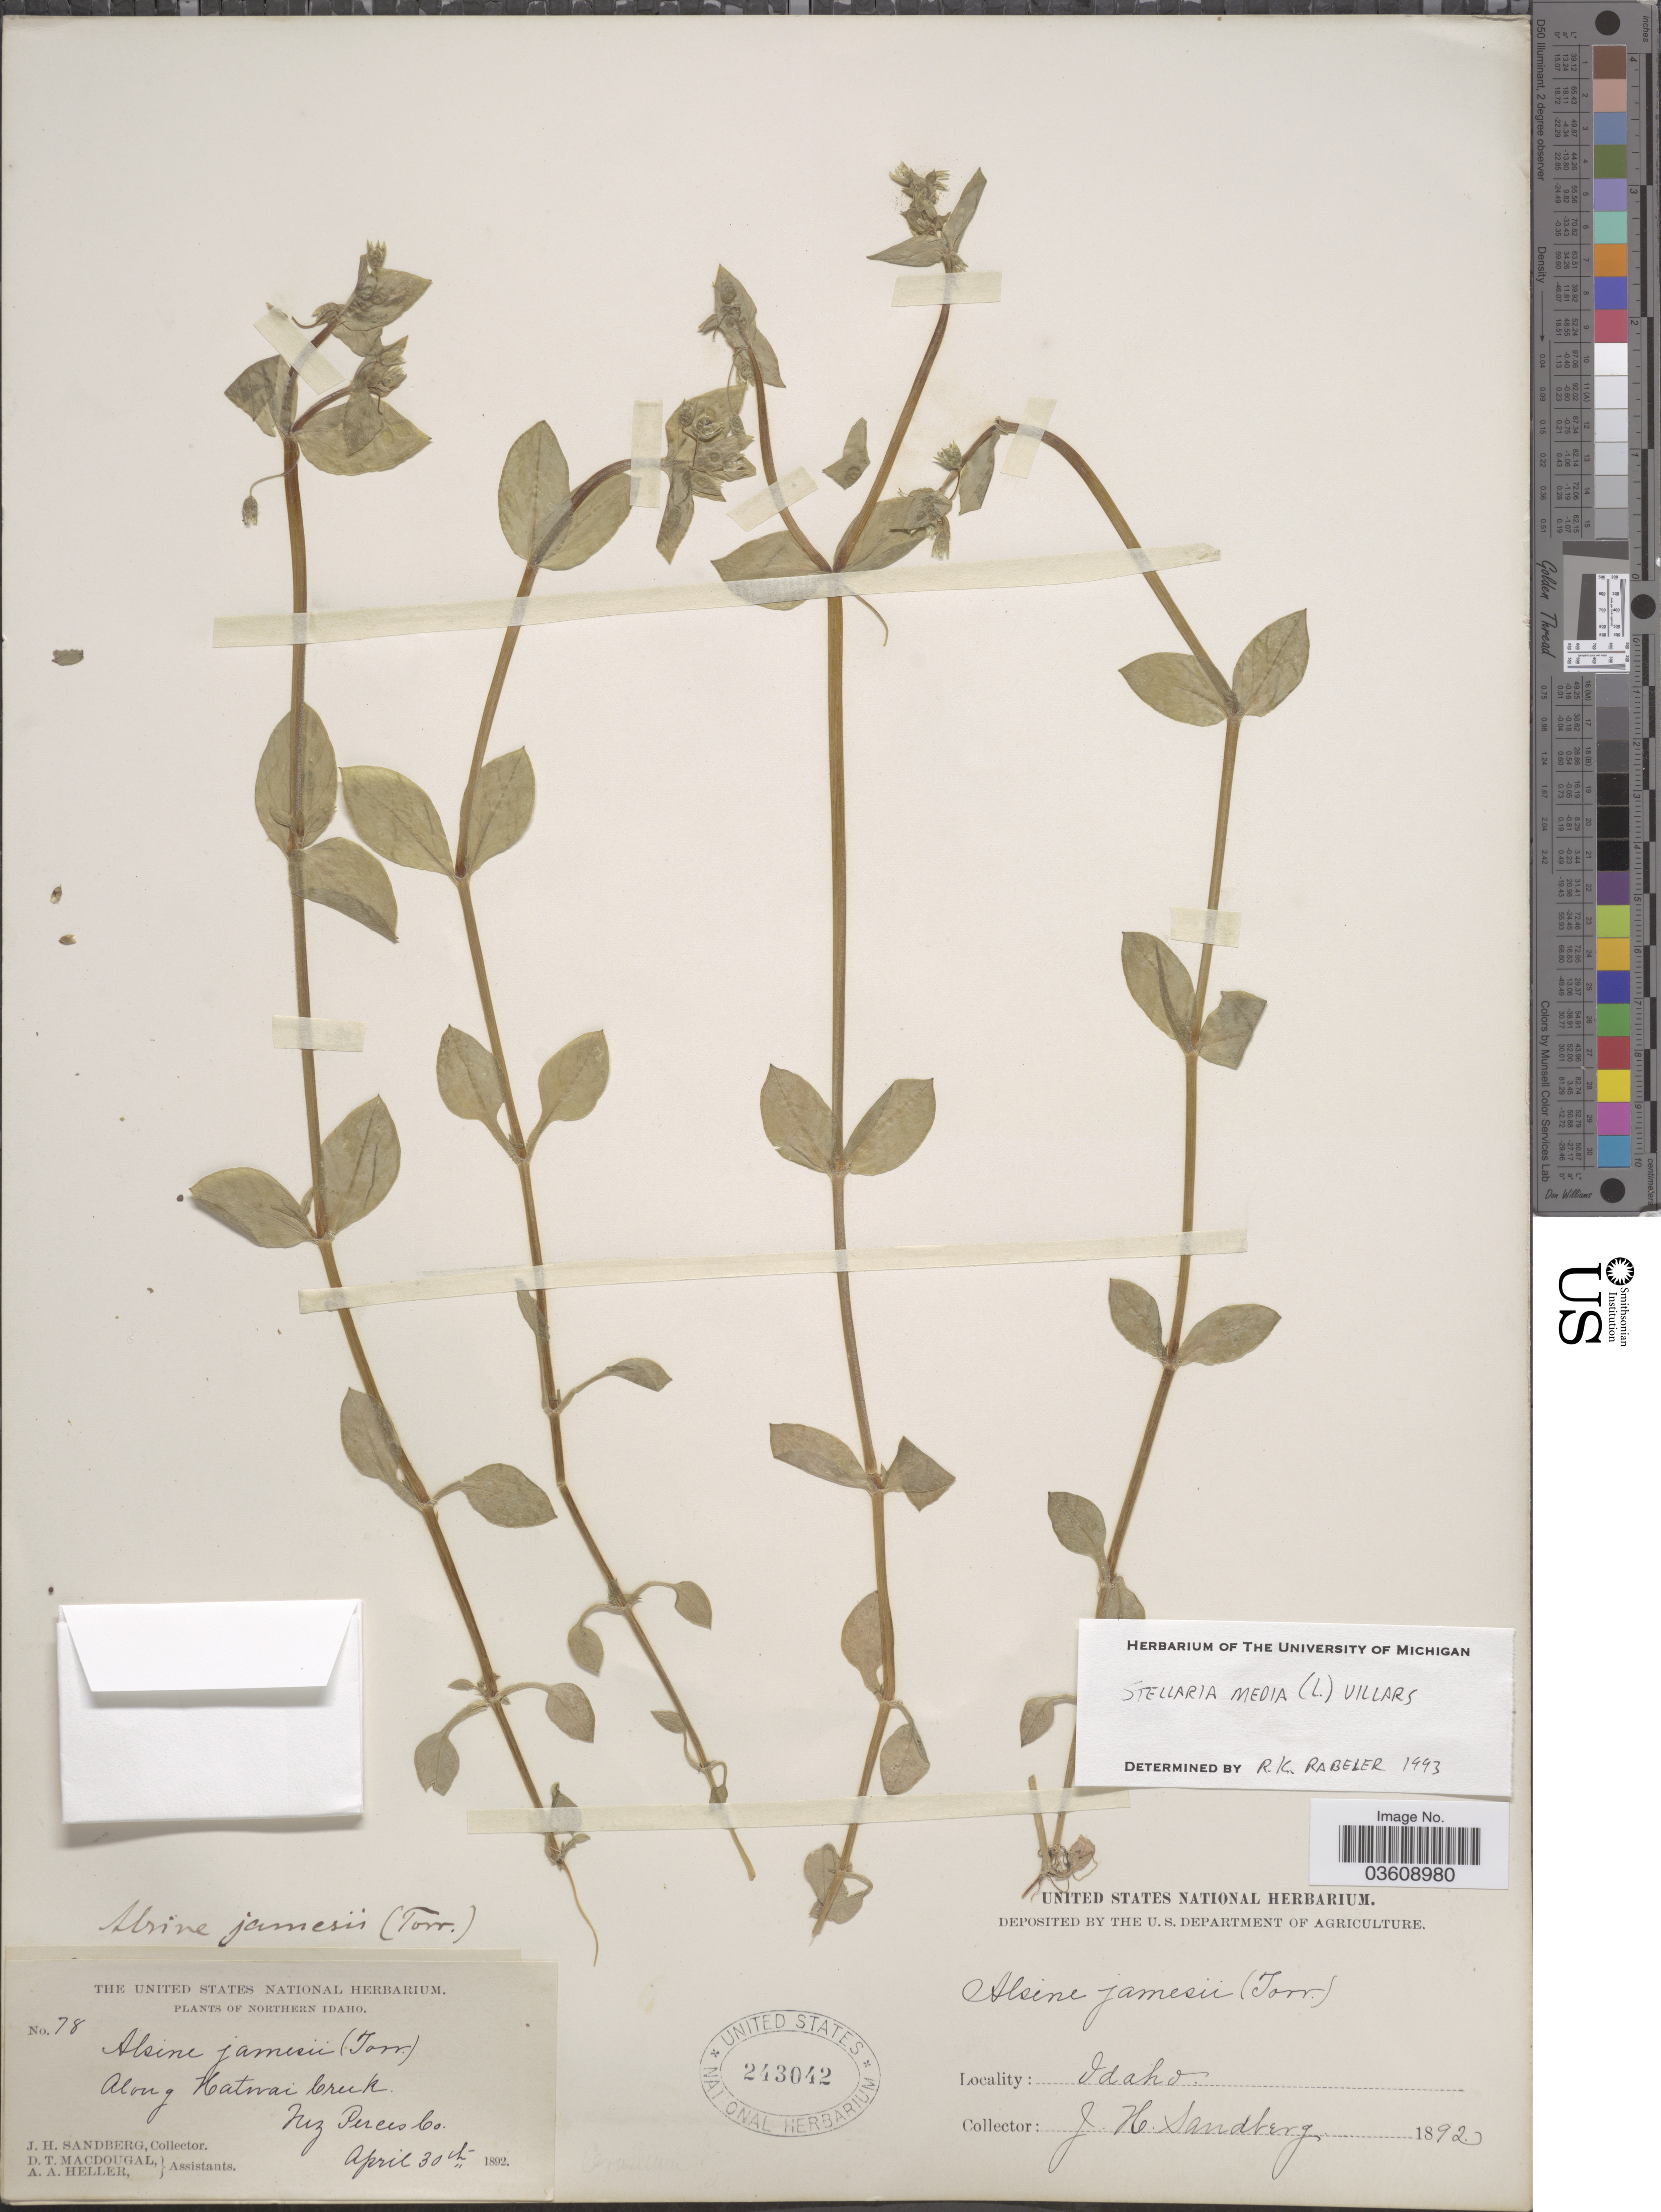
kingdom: Plantae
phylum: Tracheophyta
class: Magnoliopsida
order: Caryophyllales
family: Caryophyllaceae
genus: Stellaria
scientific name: Stellaria media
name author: (L.) Vill.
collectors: J. H. Sandberg, D. T. MacDougal & A. A. Heller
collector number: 78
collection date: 1892-04-30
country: United States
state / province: Idaho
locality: Northern Idaho. Along Katmai Creek. Nez Perces Co.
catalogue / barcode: US 243042